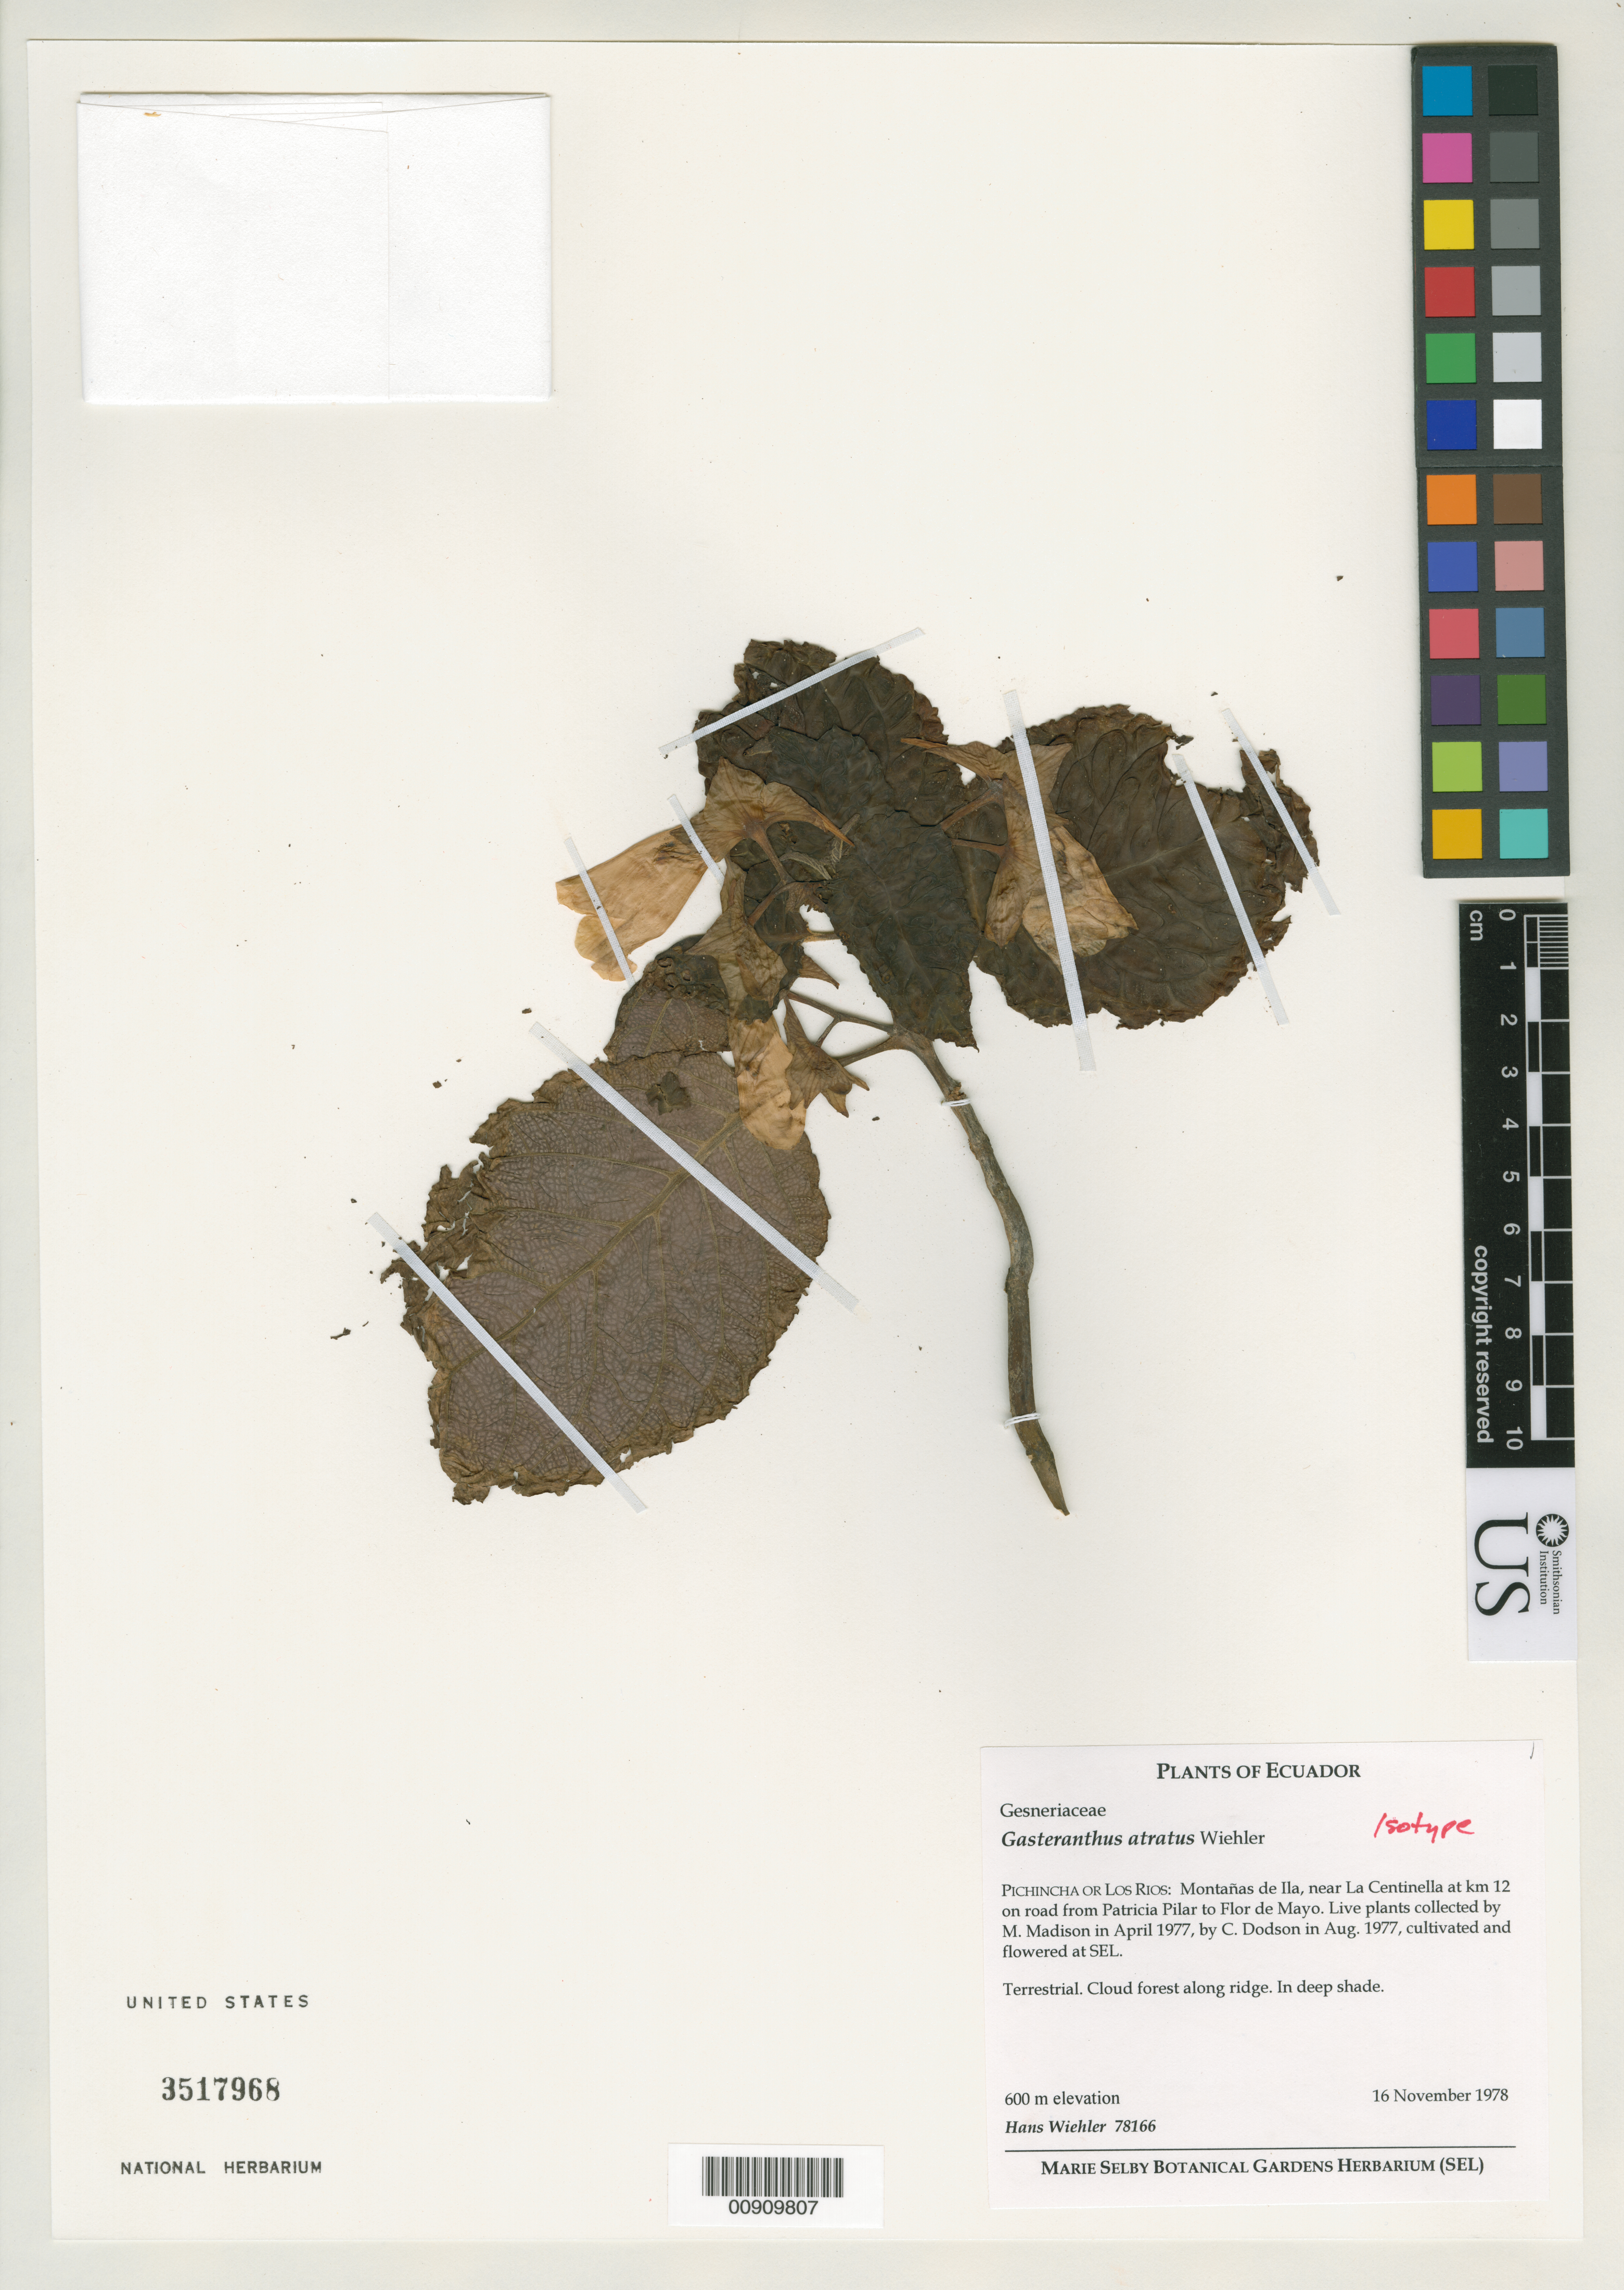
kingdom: Plantae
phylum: Tracheophyta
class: Magnoliopsida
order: Lamiales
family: Gesneriaceae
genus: Gasteranthus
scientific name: Gasteranthus atratus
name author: Wiehler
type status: Isotype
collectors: H. J. Wiehler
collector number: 78166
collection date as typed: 16 Nov 1978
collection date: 1978-11-16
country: Ecuador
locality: Pichincha or Los Rios: Montañas de Ila, near La Centinella at km 12 on road from Patricia Pilar to Flor de Mayo.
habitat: Terrestrial. Cloud forest along ridge. In deep shade.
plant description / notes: Cited by J.R. Clark et al., Selbyana 24: 119-140 (2003).; Live plants collected by M. Madison in April 1977, by C. Dodson in Aug. 1977, cultivated and flowered at SEL.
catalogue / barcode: US 3517968